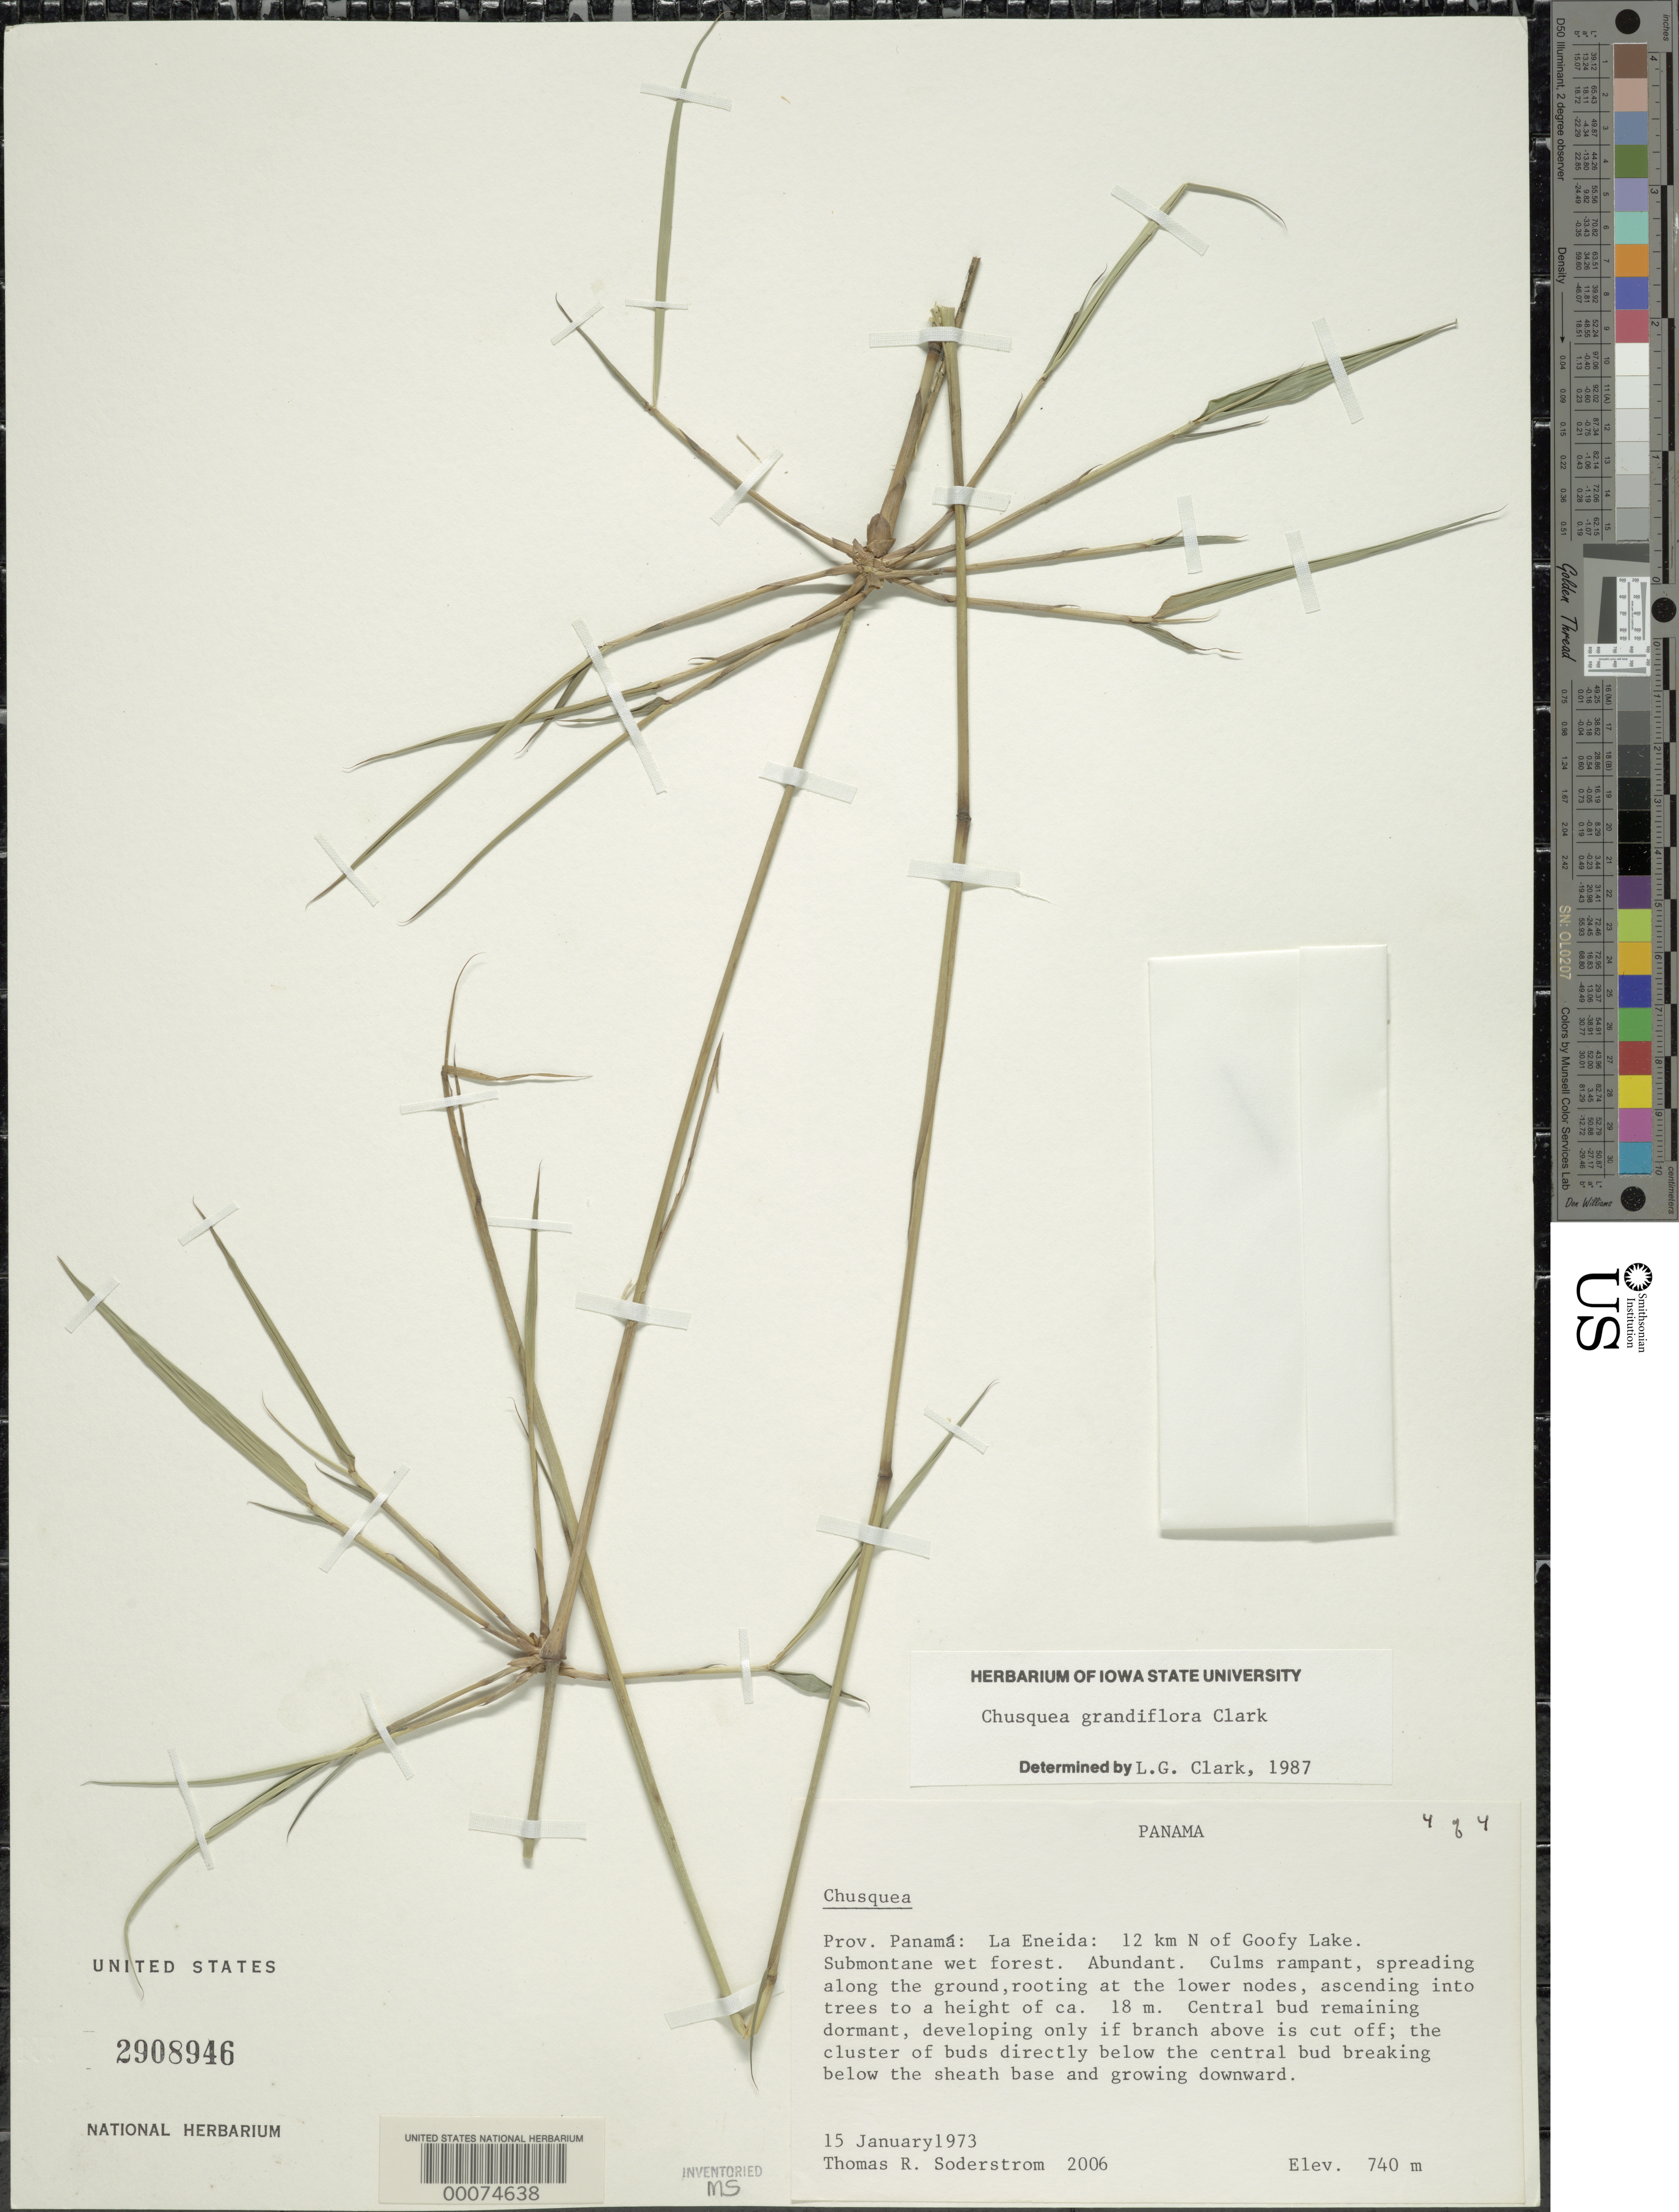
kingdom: Plantae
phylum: Tracheophyta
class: Liliopsida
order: Poales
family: Poaceae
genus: Chusquea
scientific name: Chusquea grandiflora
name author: L.G. Clark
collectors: T. R. Soderstrom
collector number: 2006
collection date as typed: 15 Jan 1973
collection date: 1973-01-15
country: Panama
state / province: Panamá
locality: La Eneida, Goofy Lake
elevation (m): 740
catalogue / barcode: US 2908946